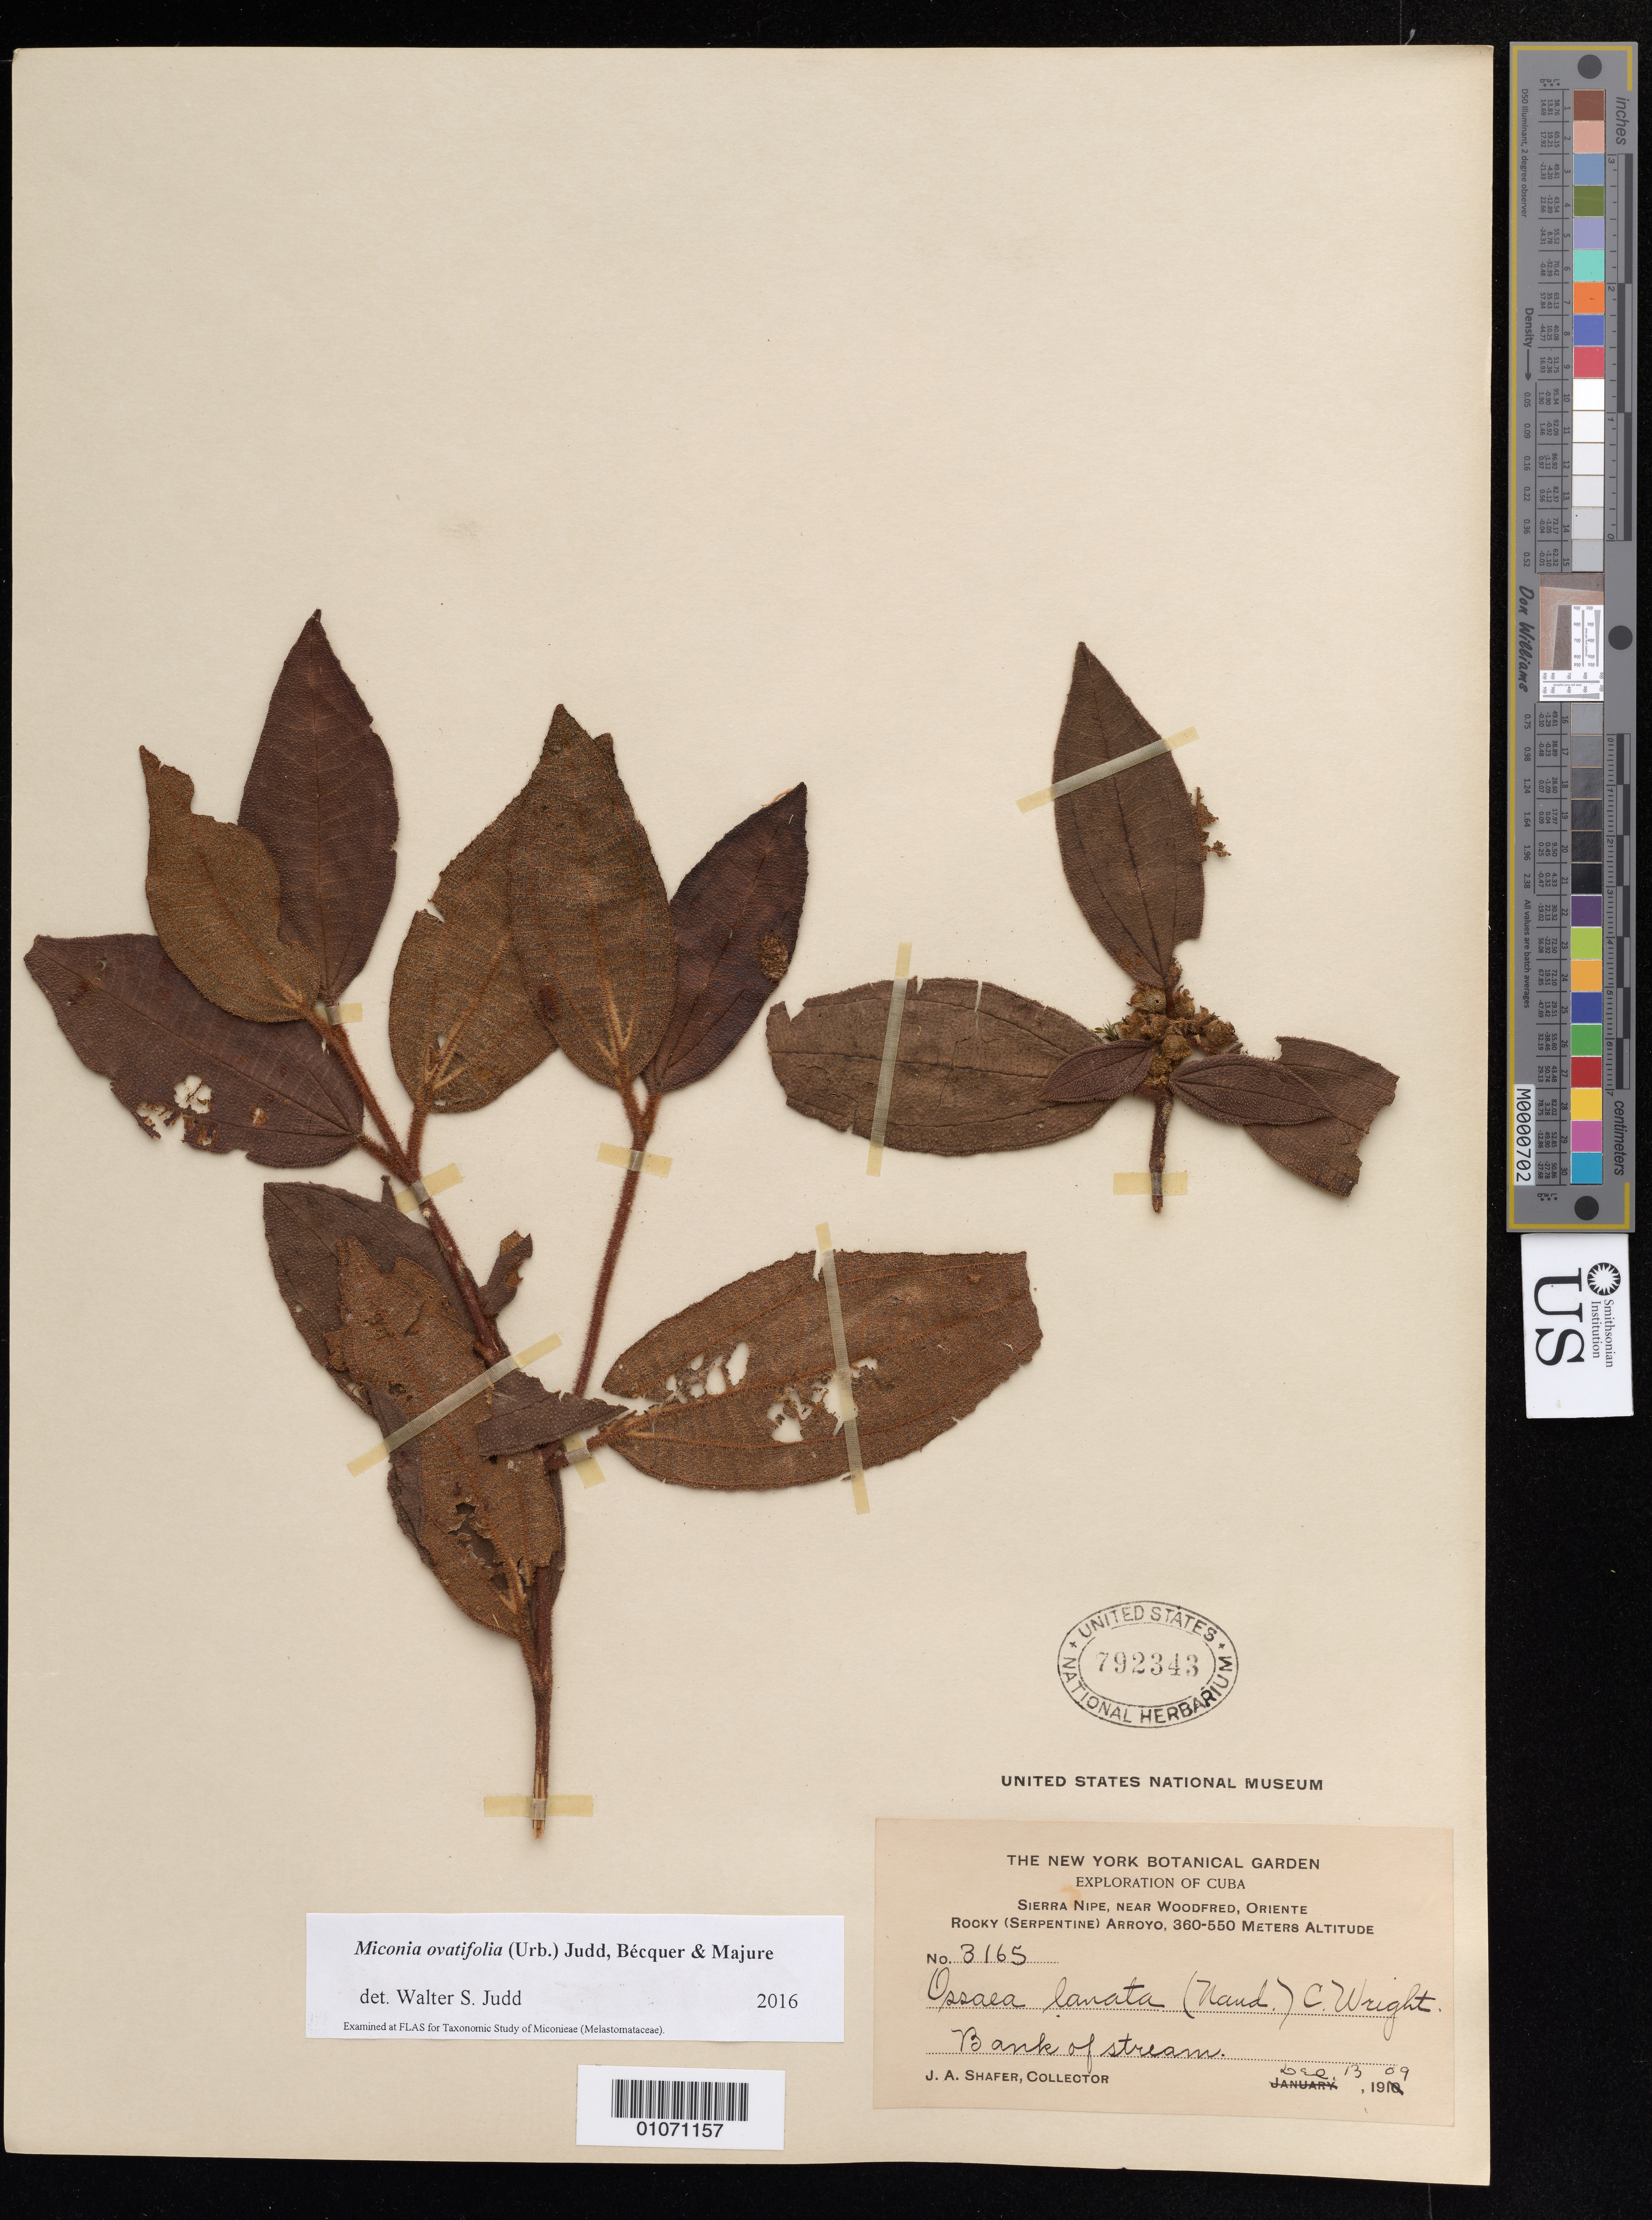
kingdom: Plantae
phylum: Tracheophyta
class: Magnoliopsida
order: Myrtales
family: Melastomataceae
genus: Miconia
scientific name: Miconia ovatifolia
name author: (Urb.) Judd et al.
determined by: Judd, Walter S.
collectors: J. A. Shafer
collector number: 3165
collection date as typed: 13 Dec 1909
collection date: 1909-12-13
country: Cuba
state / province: Holguín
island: Cuba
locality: Sierra Nipe, near Woodfred [Oriente]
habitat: Rocky (serpentine) arroyo; bank of stream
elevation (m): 300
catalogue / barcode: US 792343